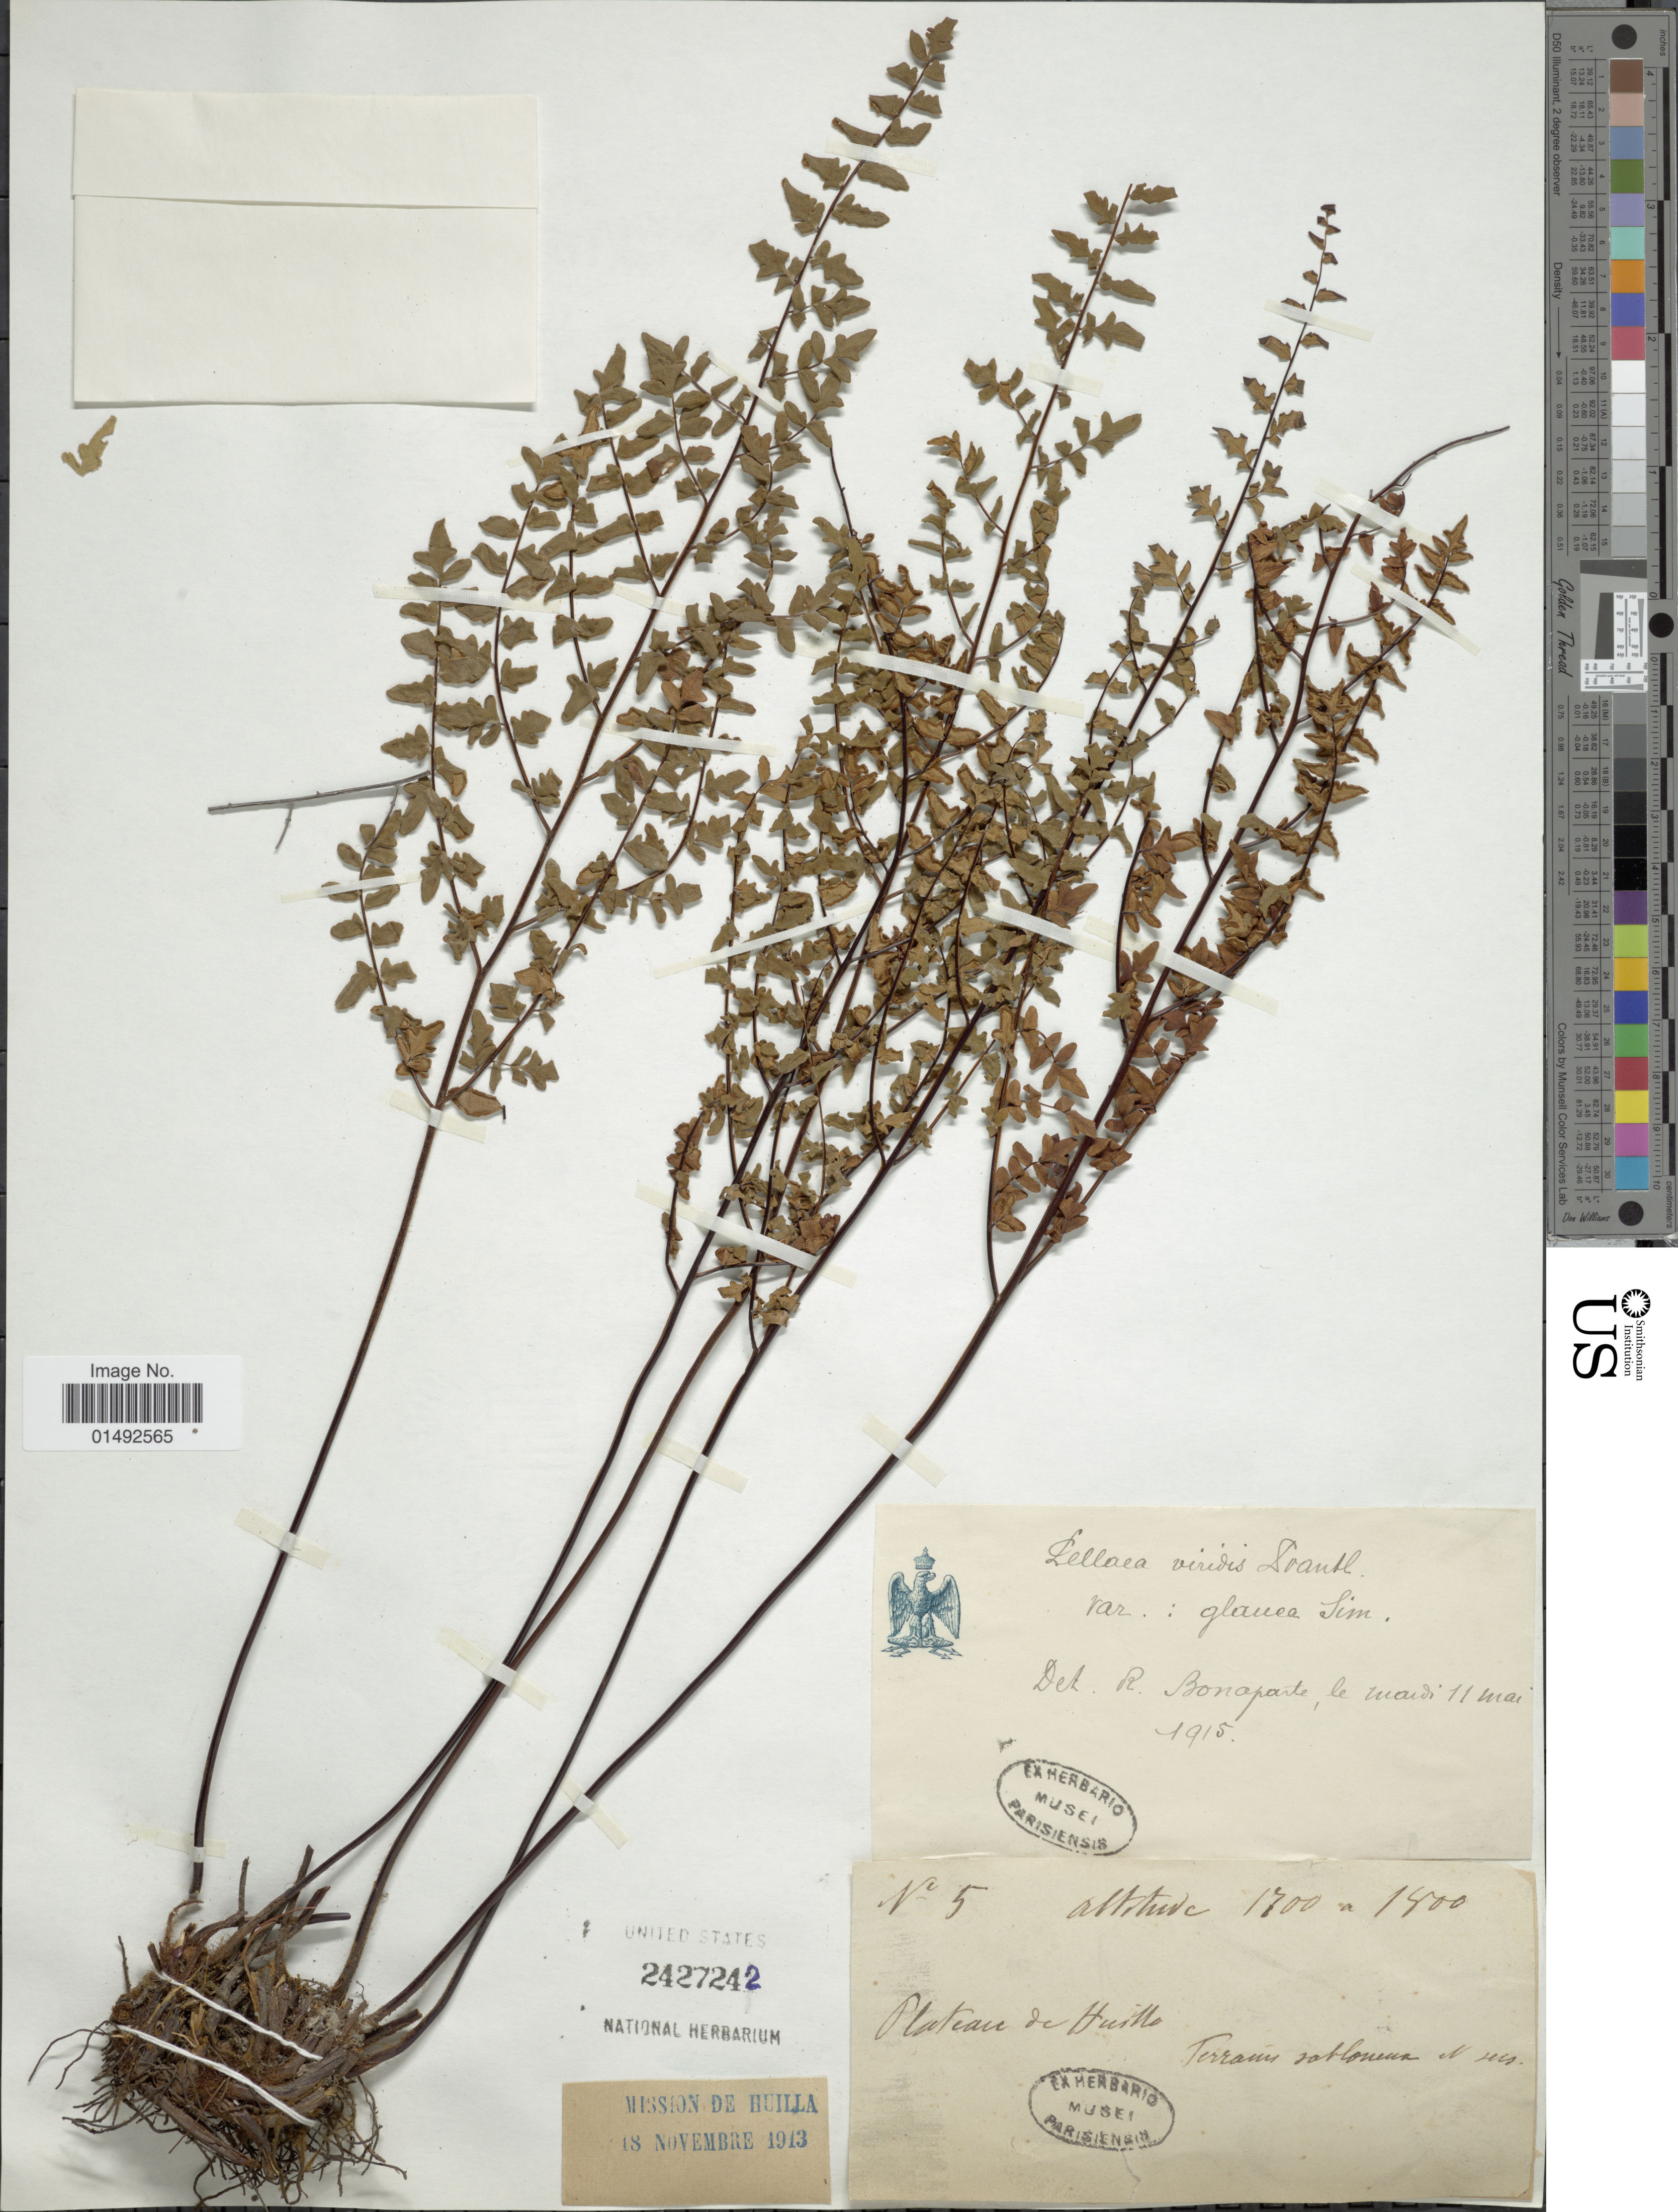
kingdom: Plantae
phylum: Tracheophyta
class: Polypodiopsida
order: Polypodiales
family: Pteridaceae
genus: Pellaea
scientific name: Pellaea viridis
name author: (Forssk.) Prantl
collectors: ex herb. Mus. Paris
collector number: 5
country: Angola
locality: Plateau de Huilla, terranes [illegible text]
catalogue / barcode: US 2427242